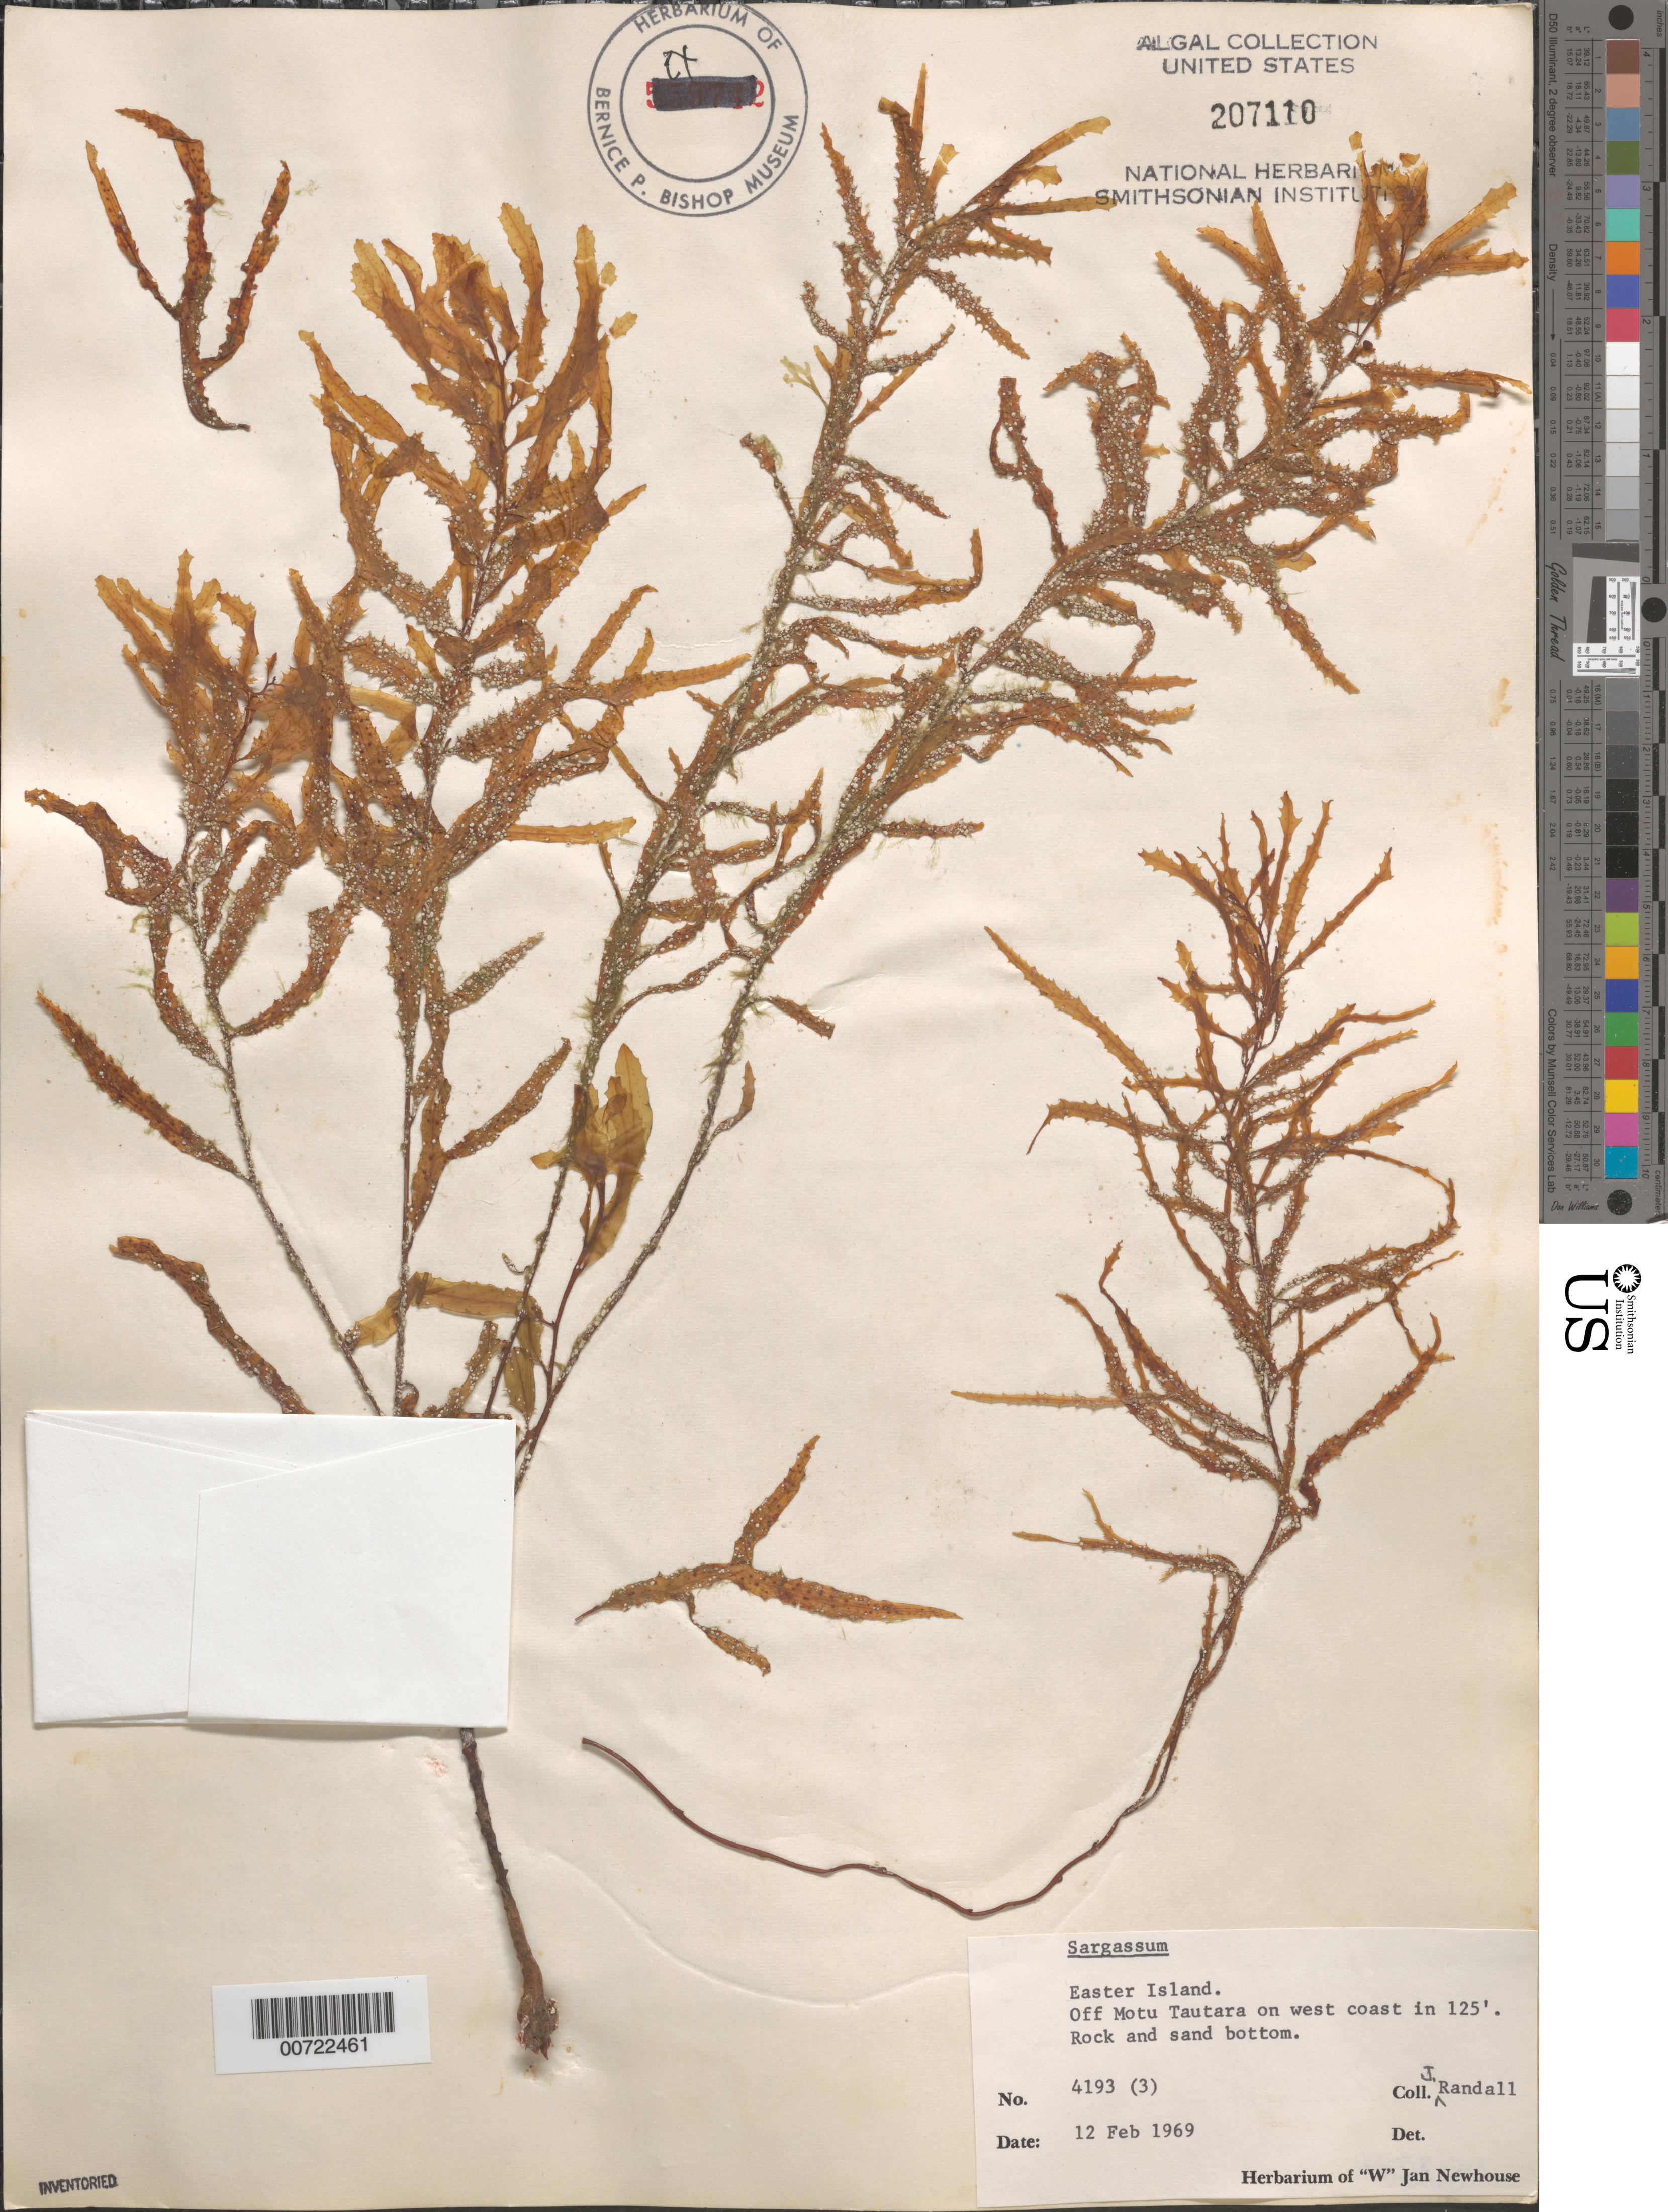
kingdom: Chromista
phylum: Ochrophyta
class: Phaeophyceae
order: Fucales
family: Sargassaceae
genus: Sargassum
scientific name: Sargassum sp.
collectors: J. Randall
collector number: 4193 (3)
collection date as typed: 12 Feb 1969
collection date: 1969-02-12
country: Chile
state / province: Valparaíso (V)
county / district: Isla de Pascua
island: Pascua [Easter]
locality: Off Motu Tautara on west coast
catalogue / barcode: US 207110